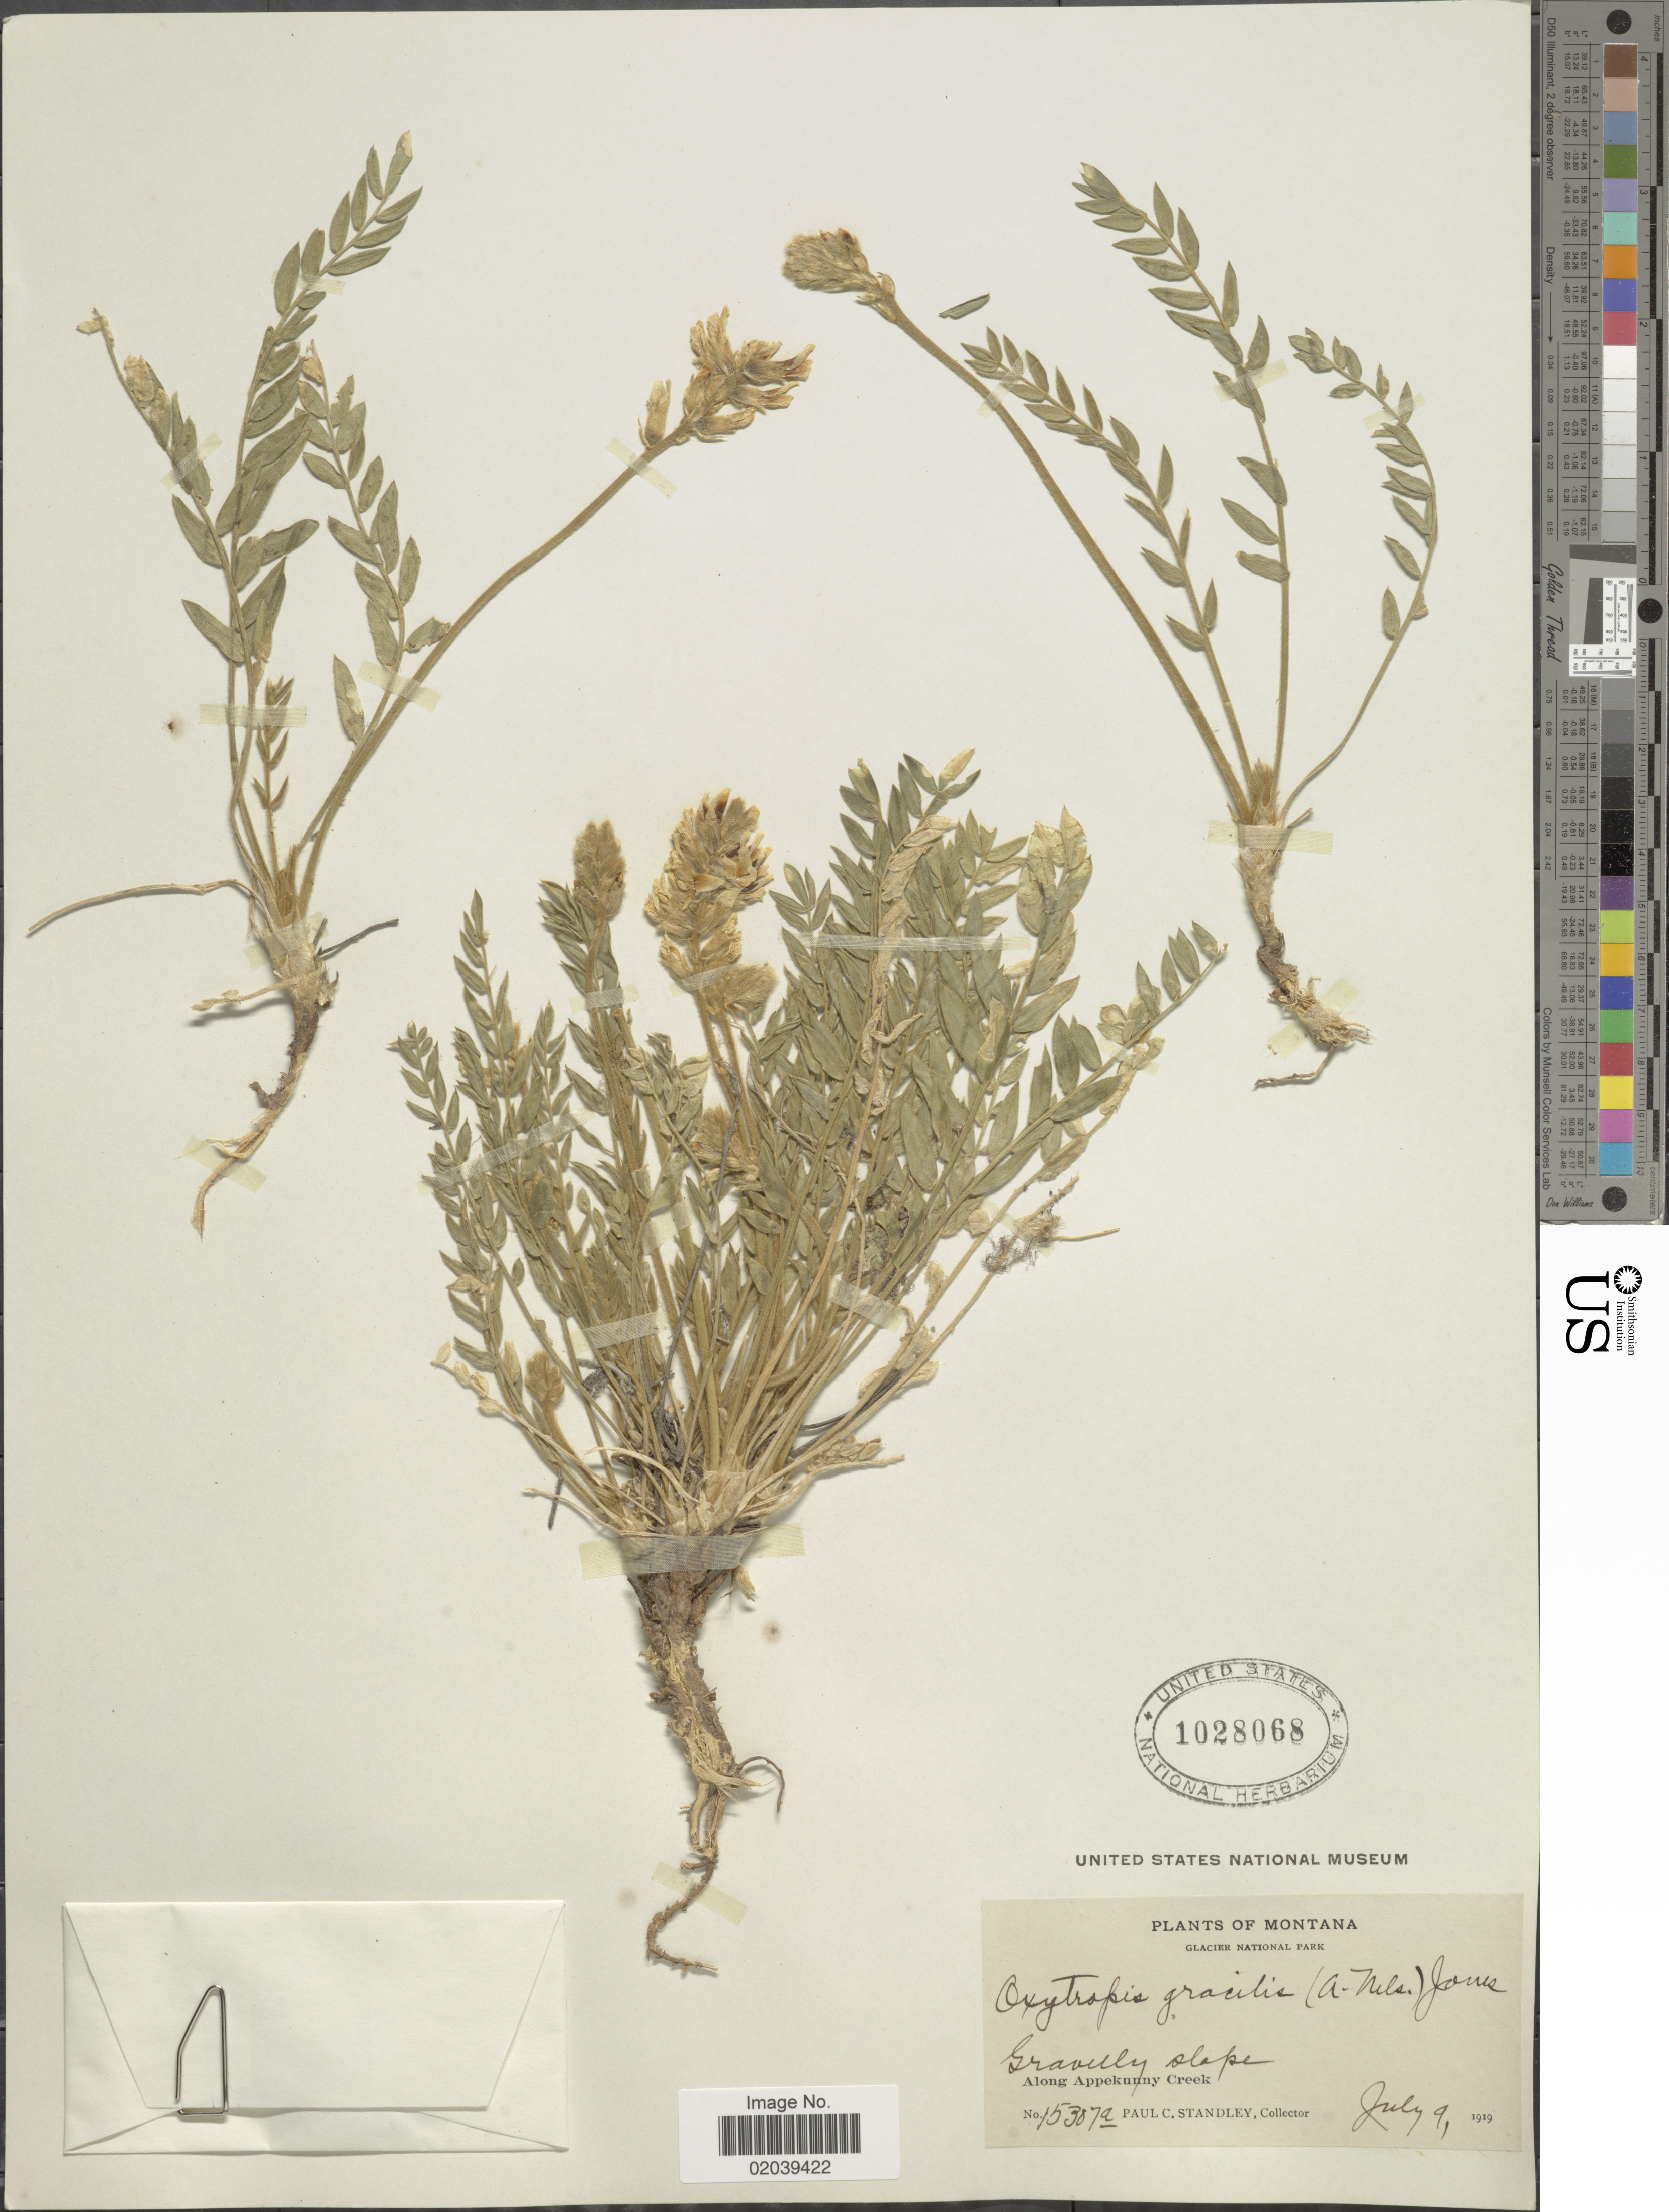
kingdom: Plantae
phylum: Tracheophyta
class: Magnoliopsida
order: Fabales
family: Fabaceae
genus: Oxytropis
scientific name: Oxytropis campestris var. gracilis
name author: (A. Nelson) Barneby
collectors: P. C. Standley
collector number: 15307a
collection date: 1919-07-09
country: United States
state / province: Montana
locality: Glacier National Park. Gravelly slope. Along Appekunny Creek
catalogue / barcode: US 1028068